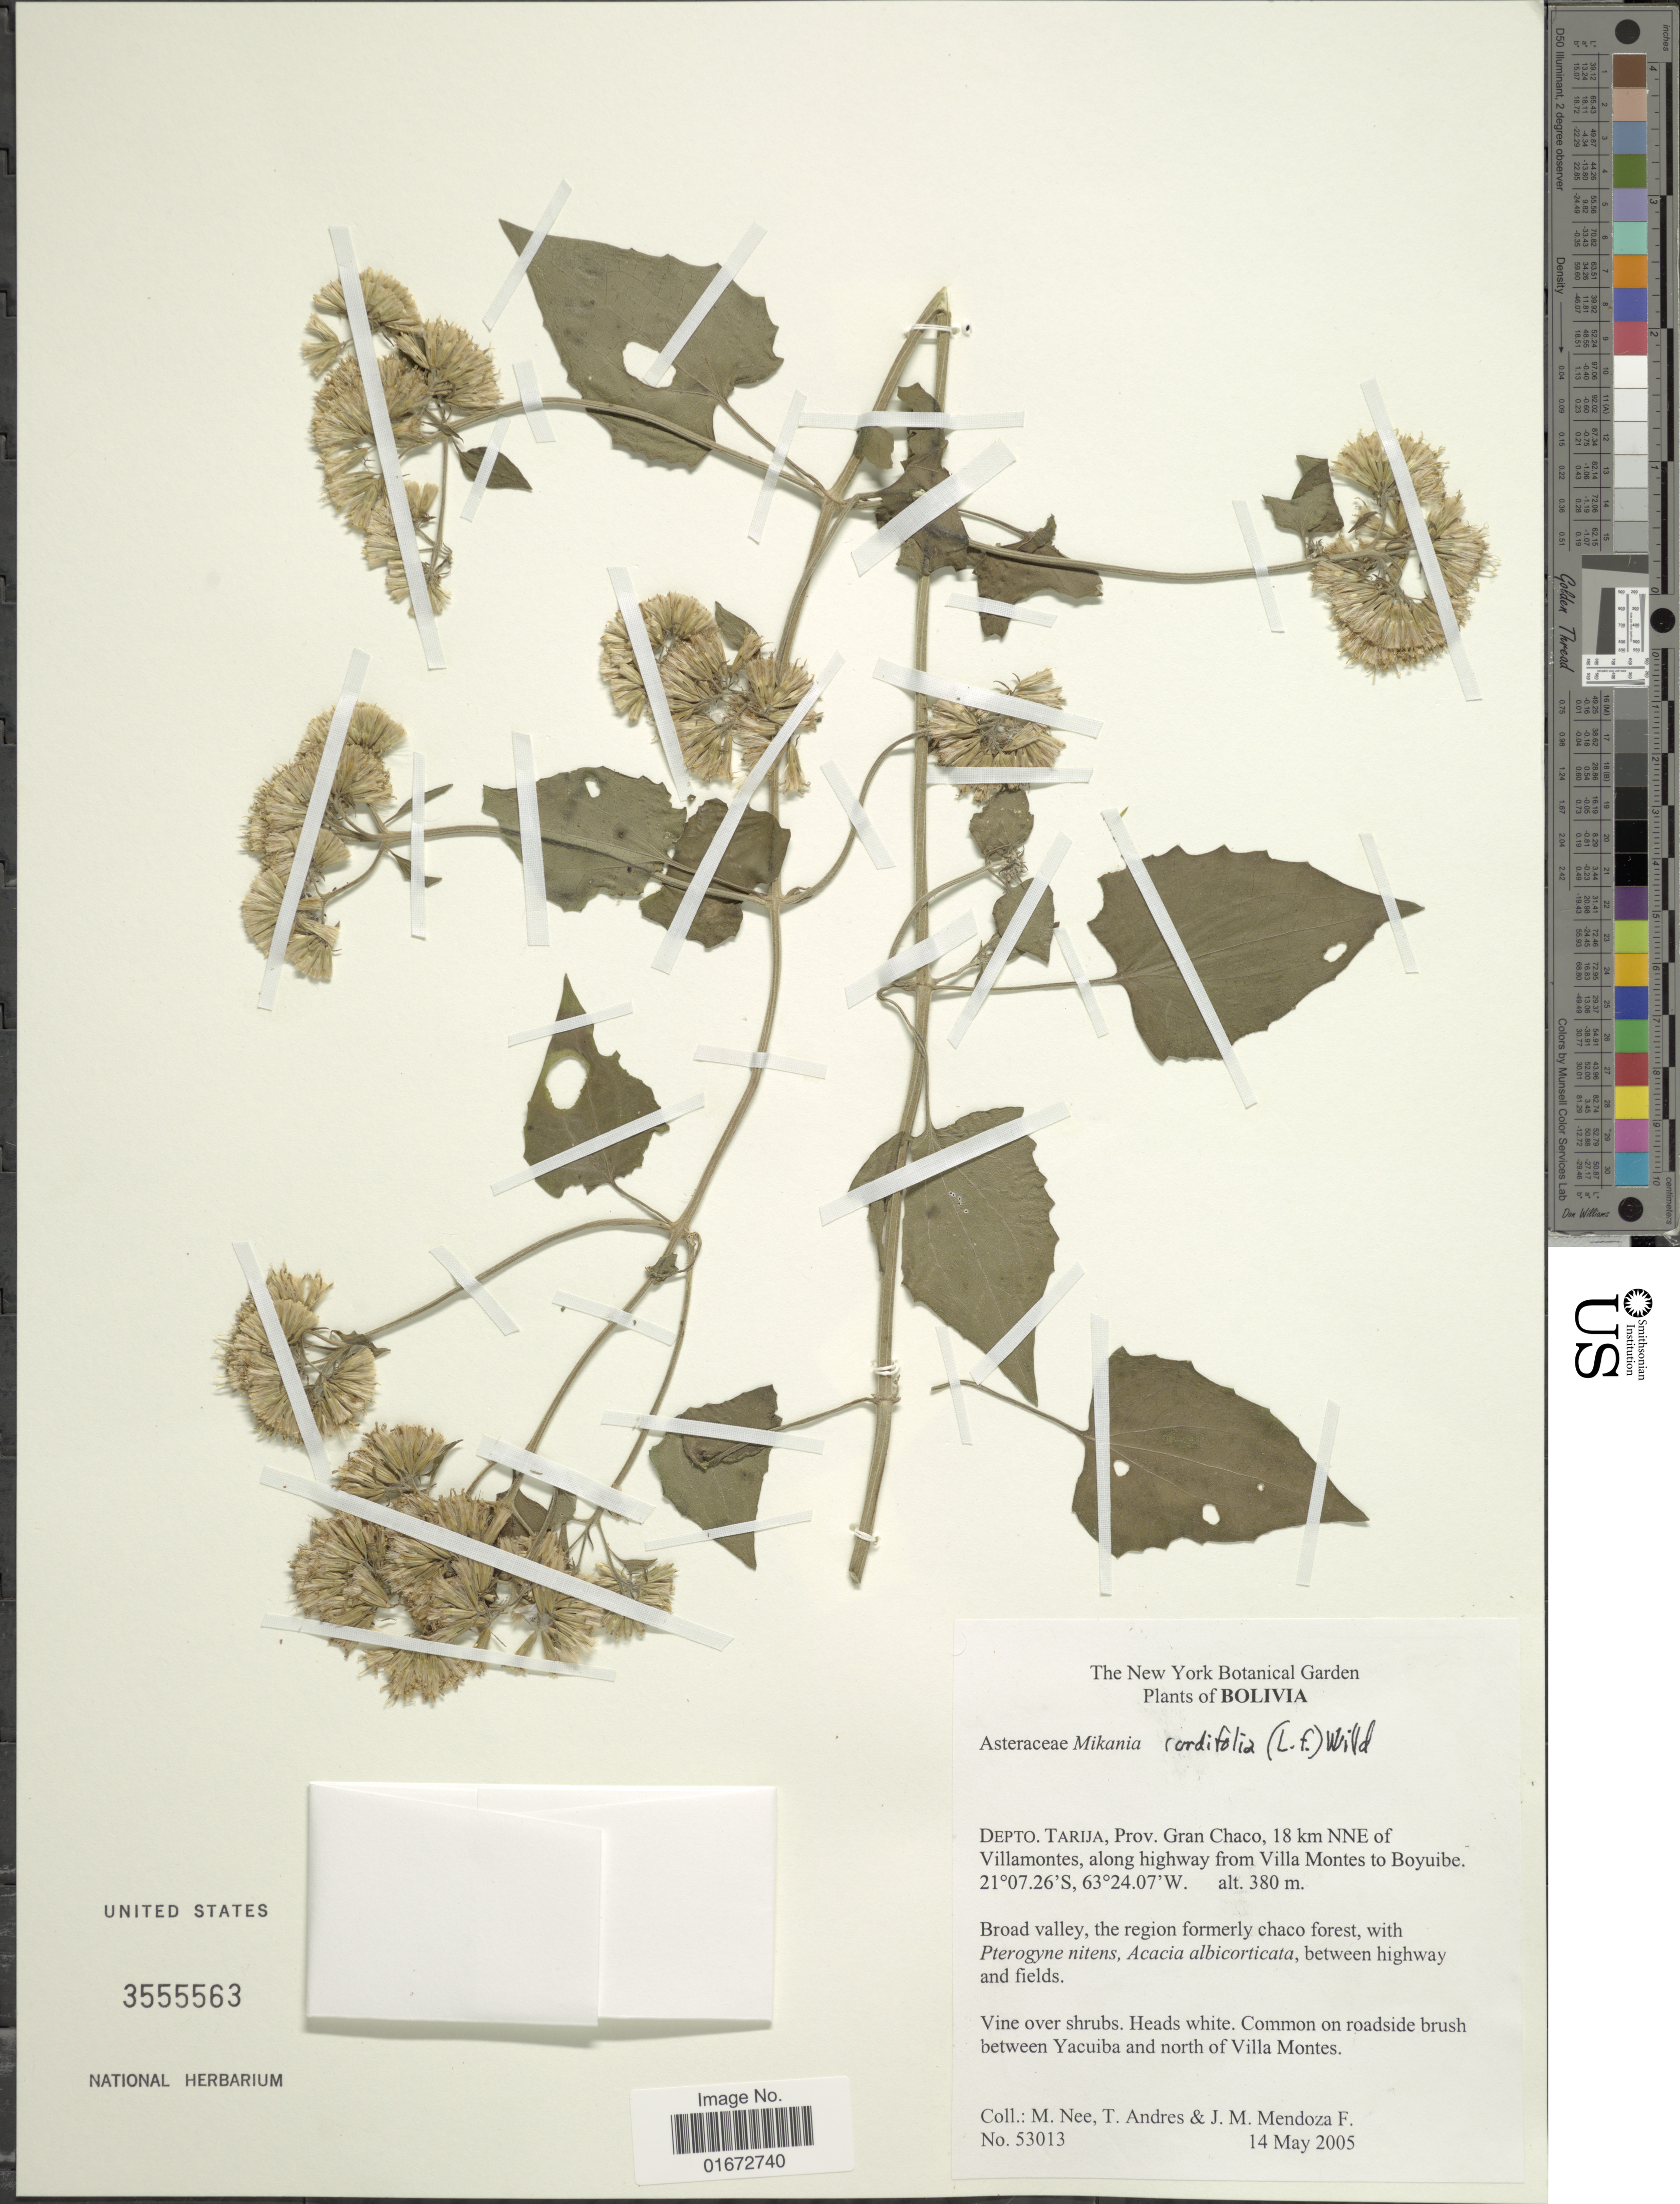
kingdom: Plantae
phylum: Tracheophyta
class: Magnoliopsida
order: Asterales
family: Asteraceae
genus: Mikania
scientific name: Mikania cordifolia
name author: Kunth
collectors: M. Nee, T. Andres & J. M. Mendoza F.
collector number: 53013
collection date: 2005-05-14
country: Bolivia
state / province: Tarija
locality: Depto. Tarija, Prov. Gran Chaco, 18 km NNE of Villamontes, along highway from Villa Montes to Boyuibe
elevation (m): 380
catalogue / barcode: US 3555563